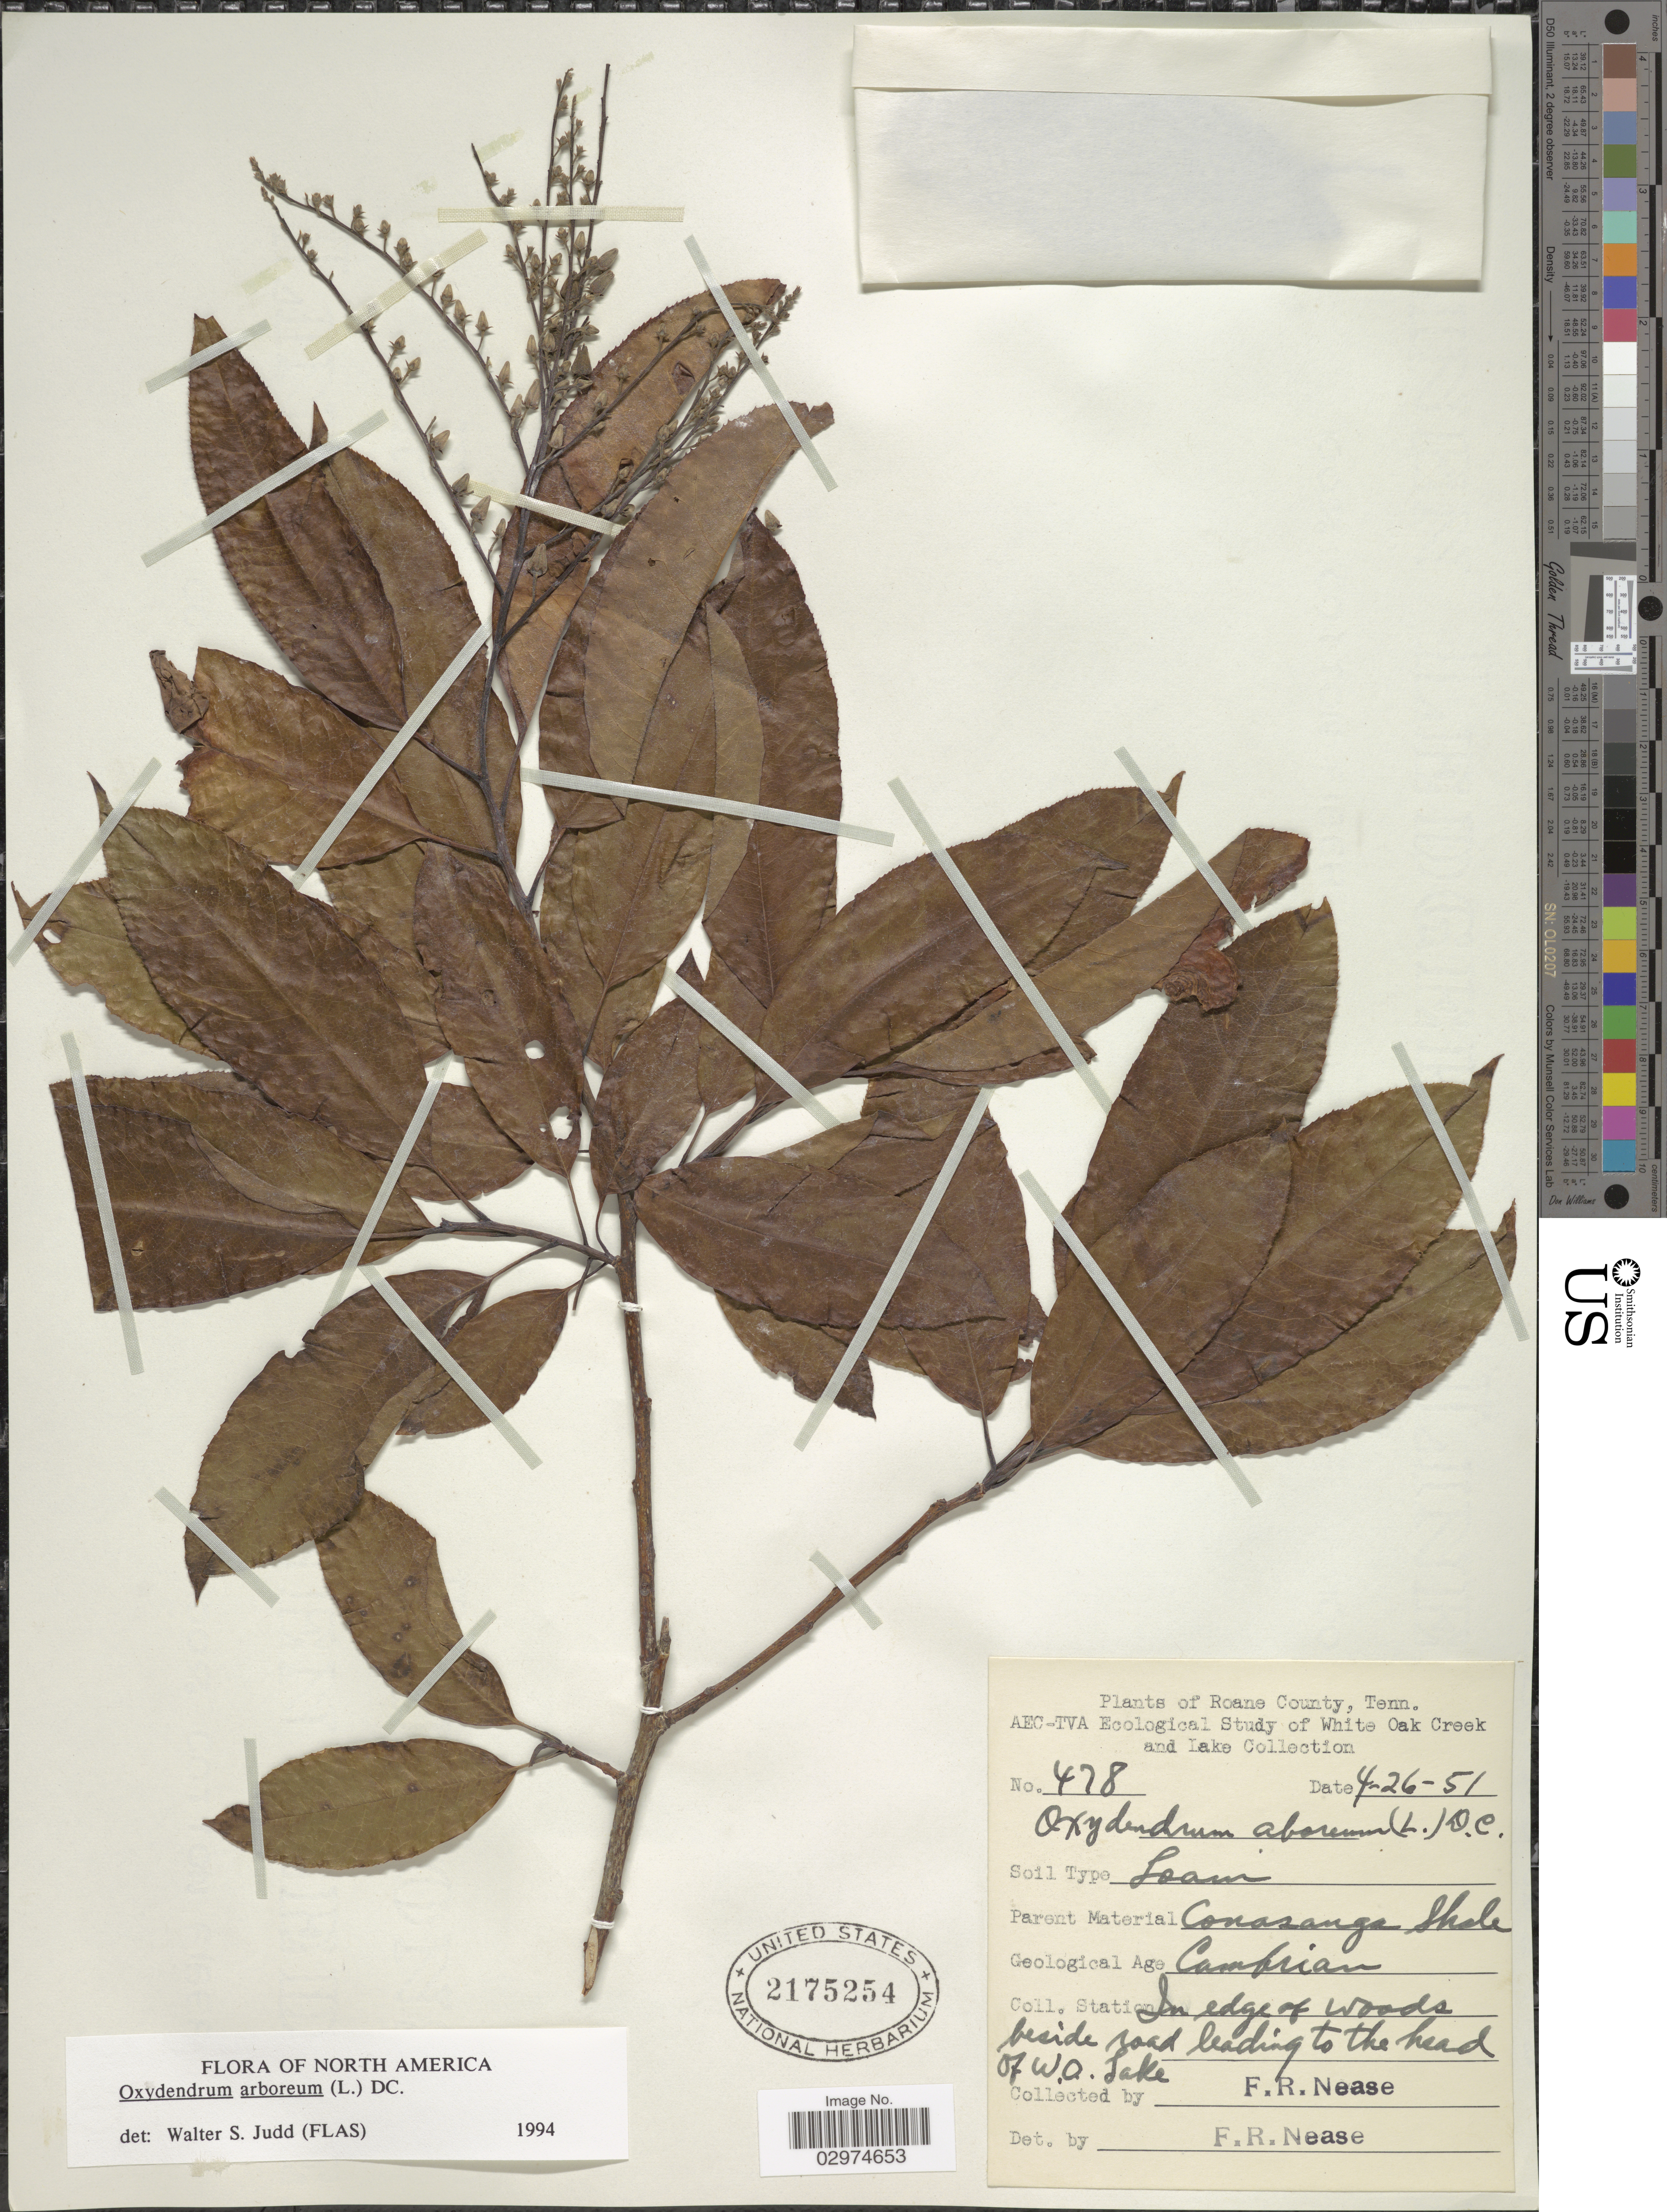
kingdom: Plantae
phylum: Tracheophyta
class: Magnoliopsida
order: Ericales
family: Ericaceae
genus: Oxydendrum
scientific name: Oxydendrum arboreum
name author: (L.) DC.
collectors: F. Nease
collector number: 478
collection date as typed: Transcribed d/m/y: 26/4/51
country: United States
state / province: Tennessee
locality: Roane County, Coll. Station in edge of Woods beside road leading to the head of W.O. Lake.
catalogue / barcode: US 2175254